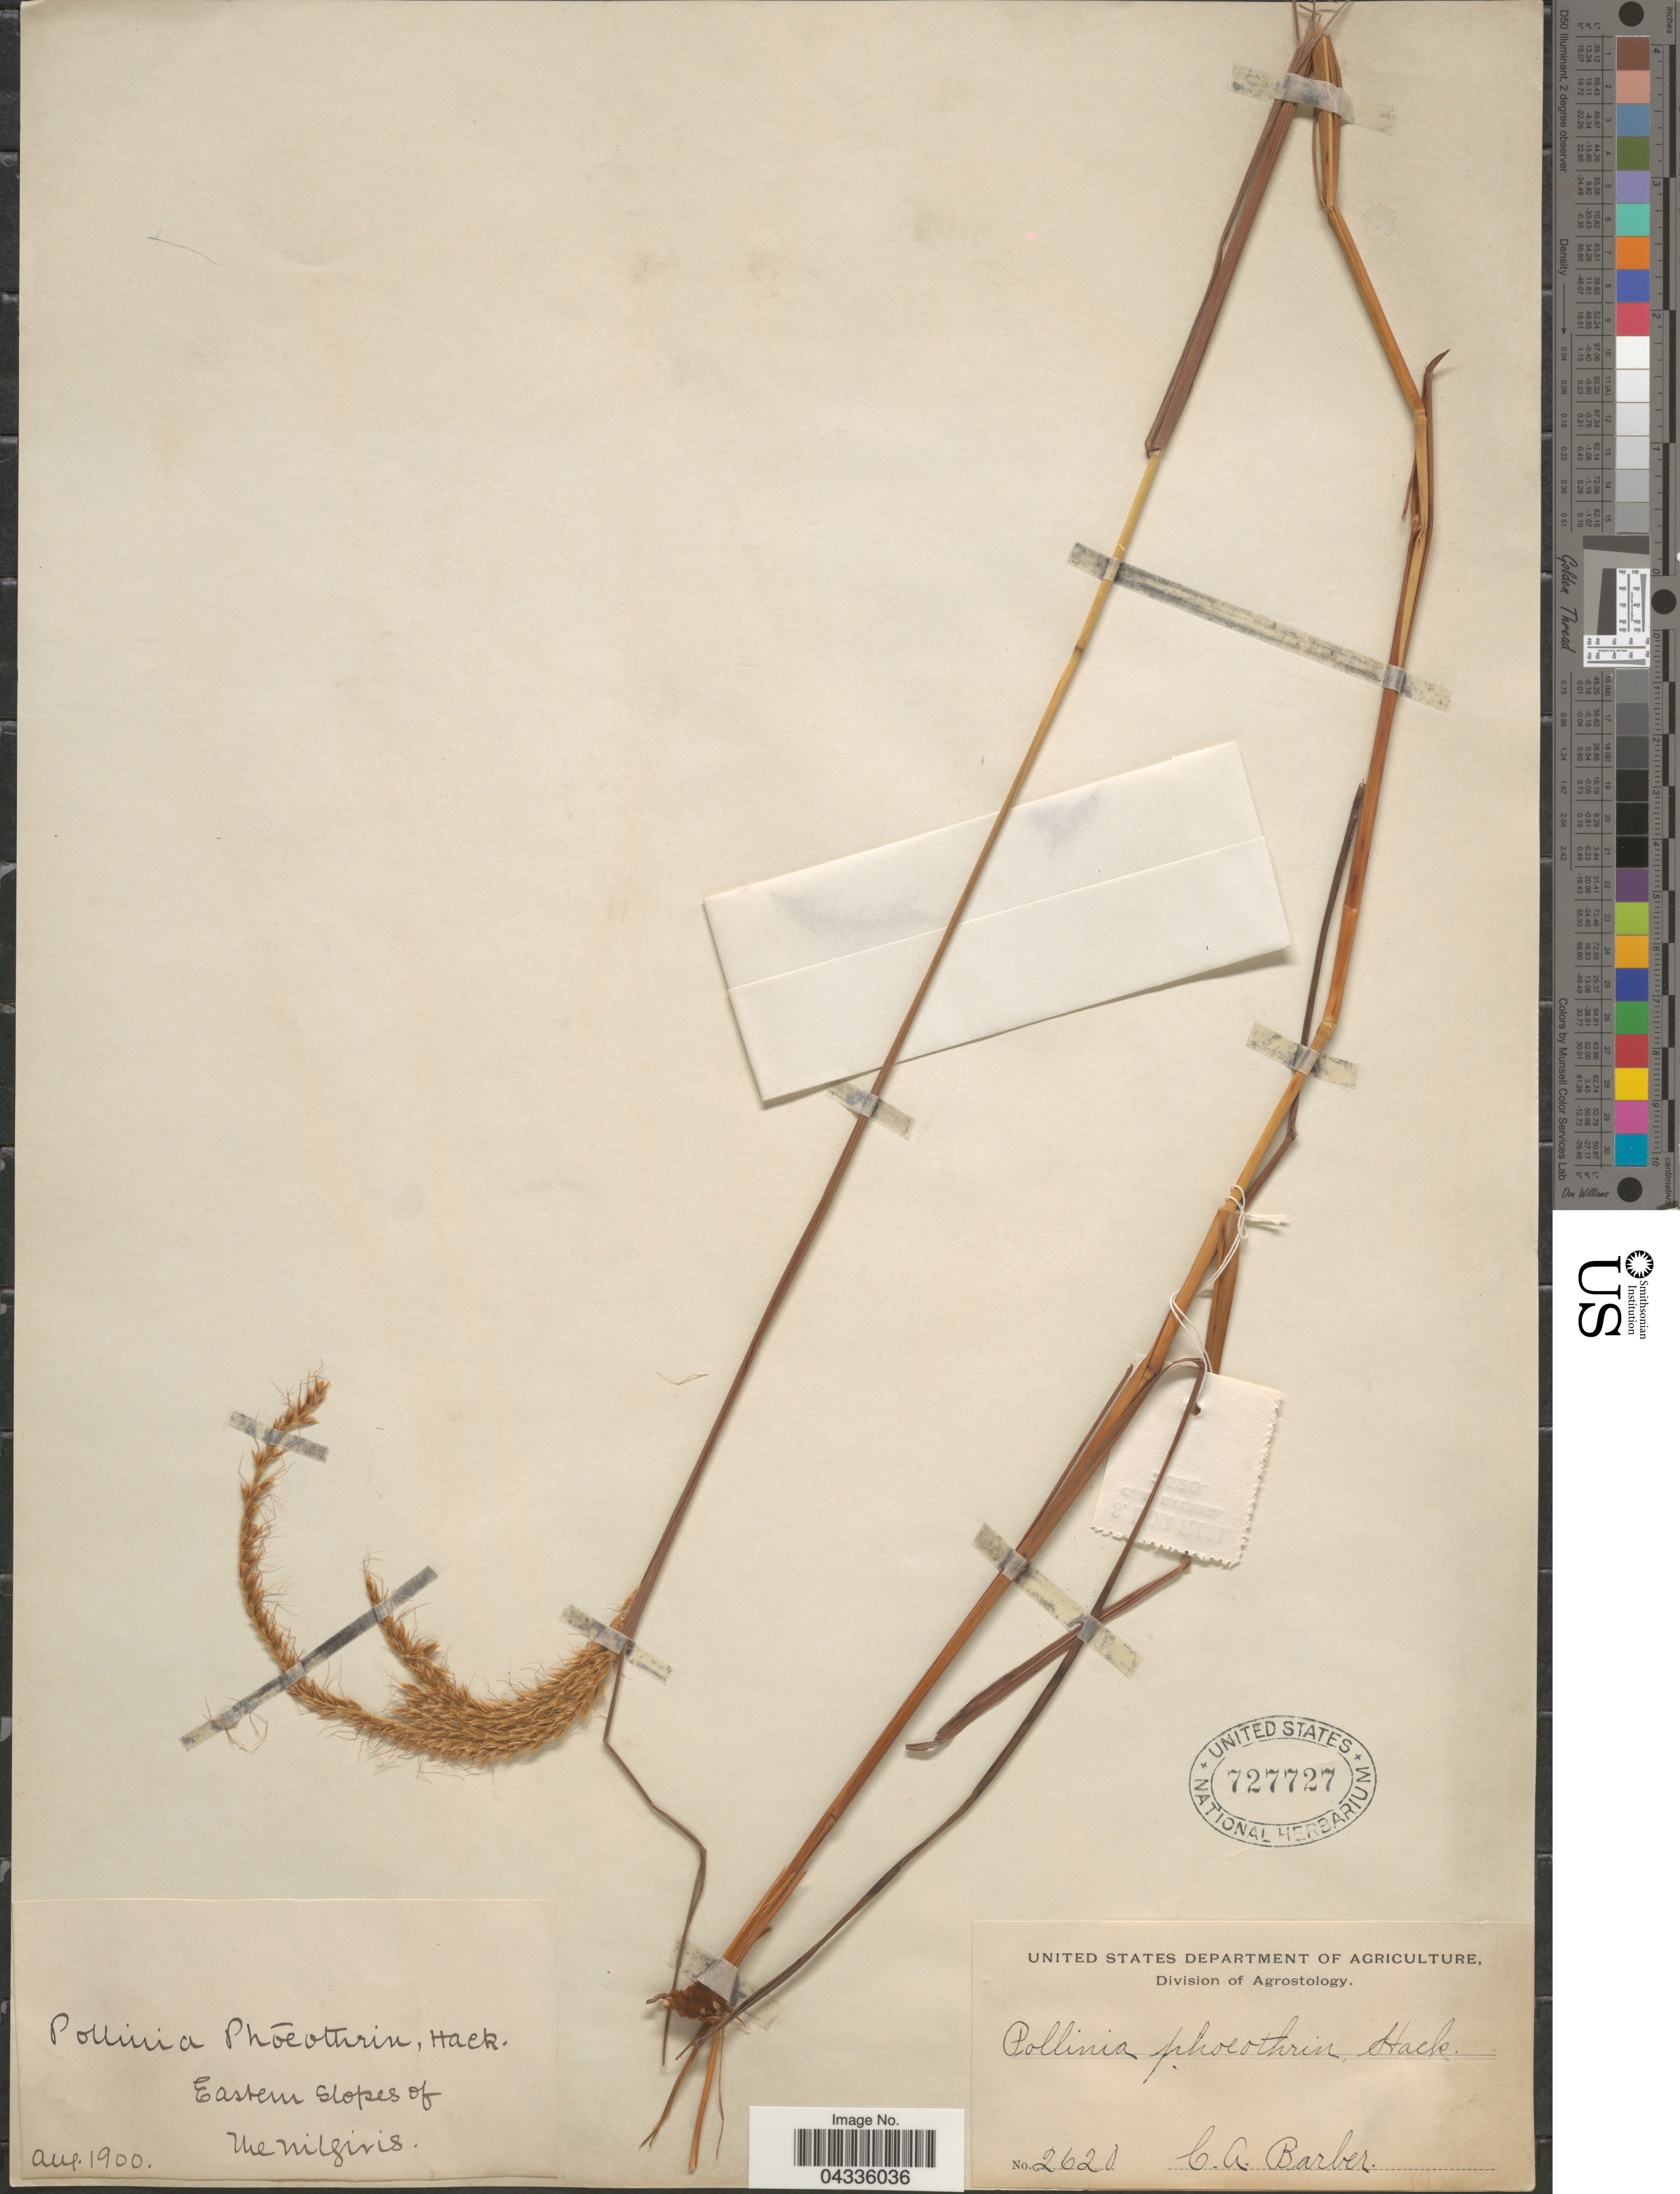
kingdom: Plantae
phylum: Tracheophyta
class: Liliopsida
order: Poales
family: Poaceae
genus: Eulalia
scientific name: Eulalia phaeothrix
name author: (Hack.) Kuntze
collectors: C. Barber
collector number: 2620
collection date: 1900-08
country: India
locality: Eastern slopes of The Nilgiris.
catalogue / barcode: US 727727